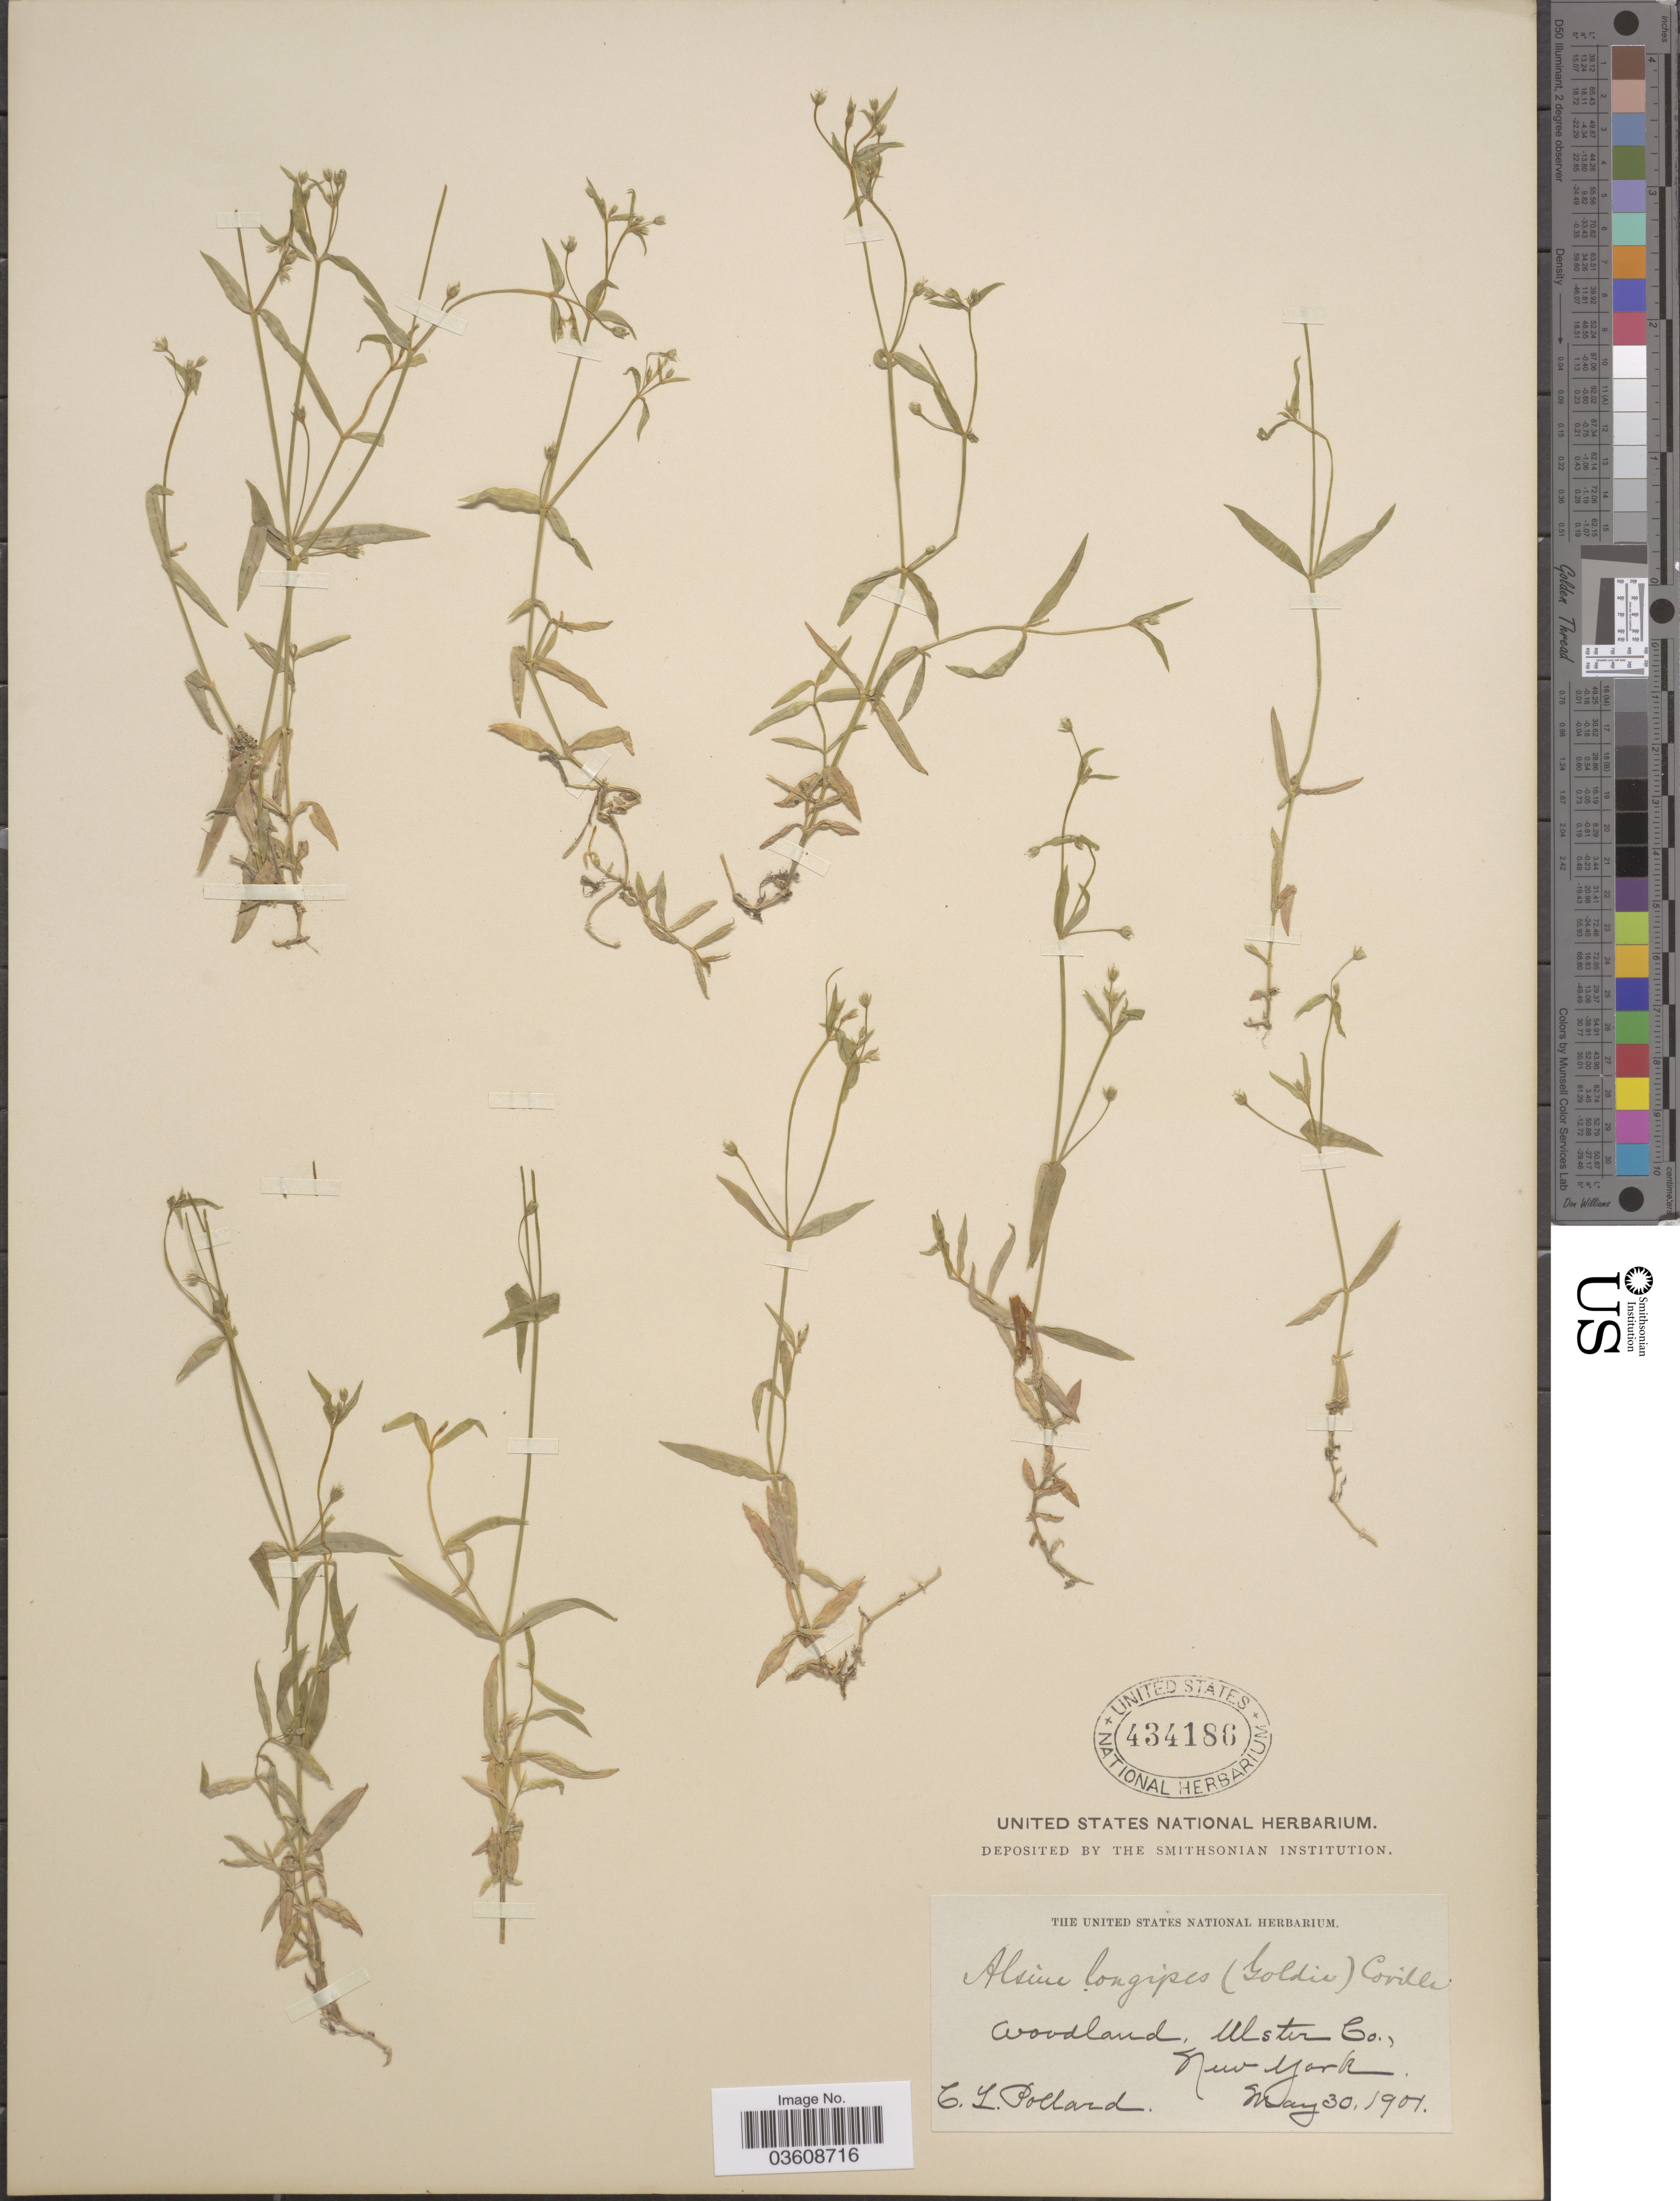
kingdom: Plantae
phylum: Tracheophyta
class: Magnoliopsida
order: Caryophyllales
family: Caryophyllaceae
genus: Stellaria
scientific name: Stellaria longipes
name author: Goldie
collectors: C. L. Pollard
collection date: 1901-05-30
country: United States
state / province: New York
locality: Woodland, Ulster Co.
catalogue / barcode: US 434186